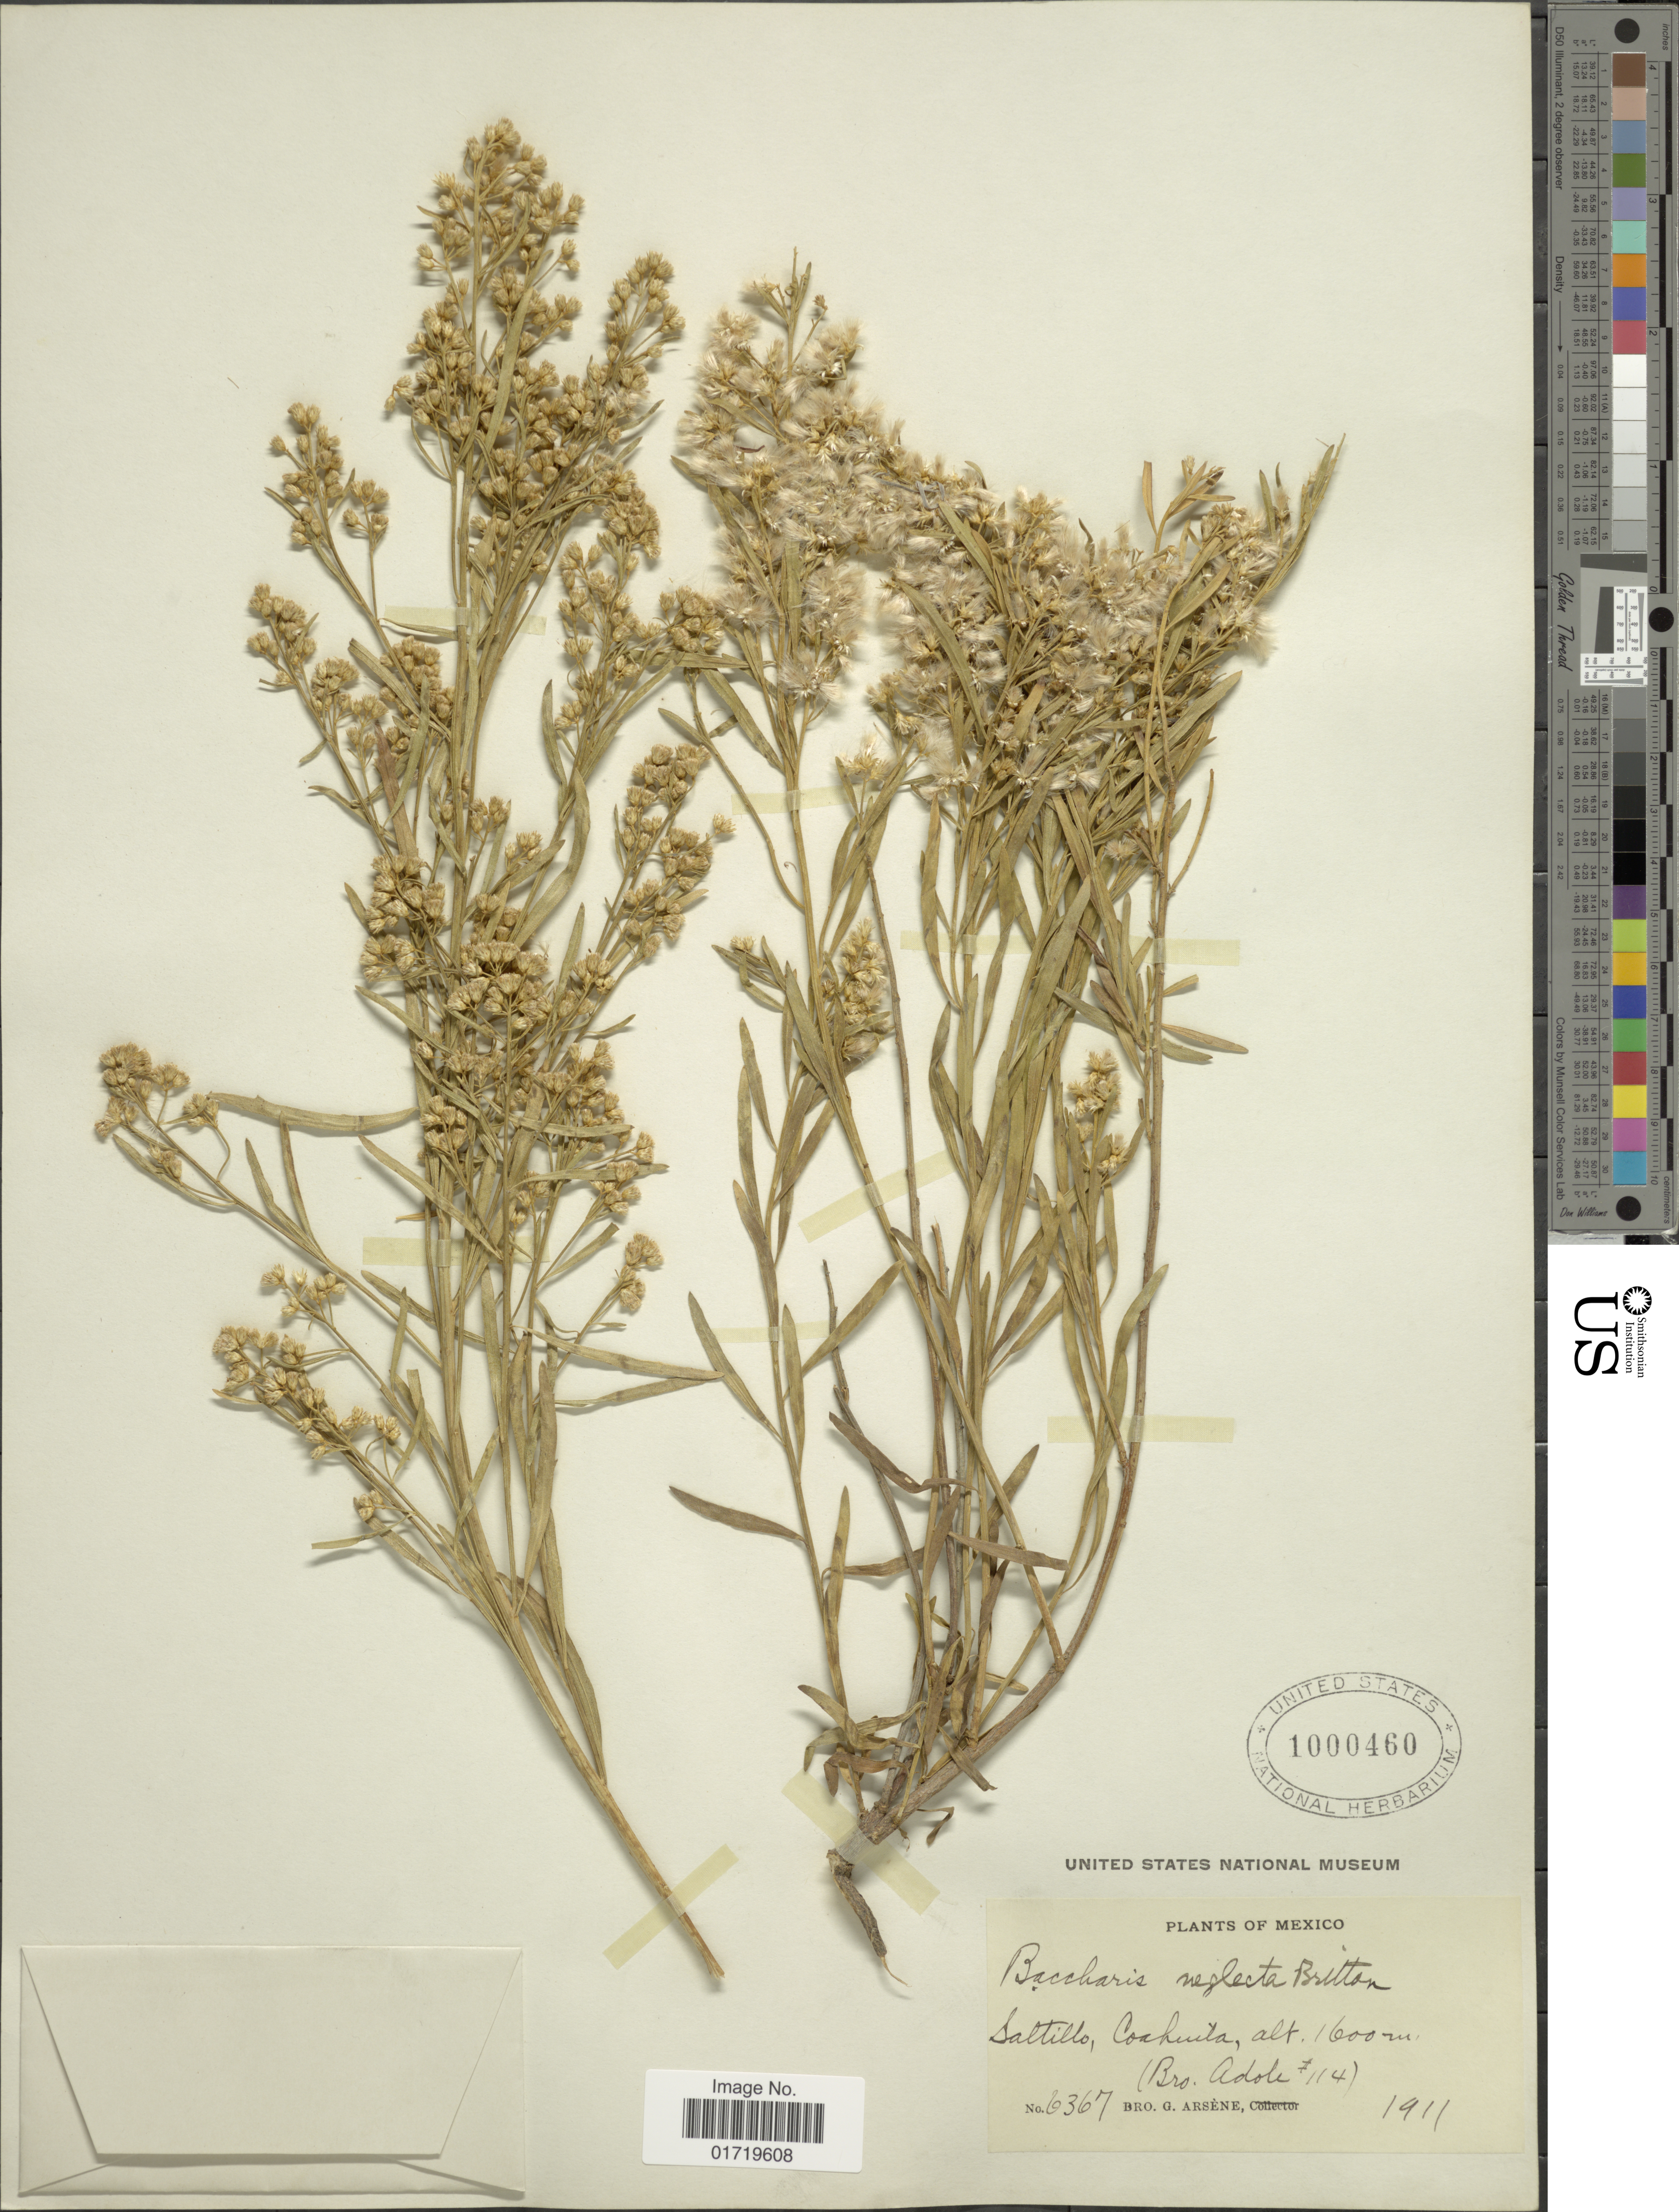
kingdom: Plantae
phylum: Tracheophyta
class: Magnoliopsida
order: Asterales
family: Asteraceae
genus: Baccharis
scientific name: Baccharis neglecta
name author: Britton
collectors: Bro. Adole & Bro. G. Arsène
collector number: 6367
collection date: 1911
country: Mexico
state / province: Coahuila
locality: Saltillo, Coahuila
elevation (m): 1600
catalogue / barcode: US 1000460